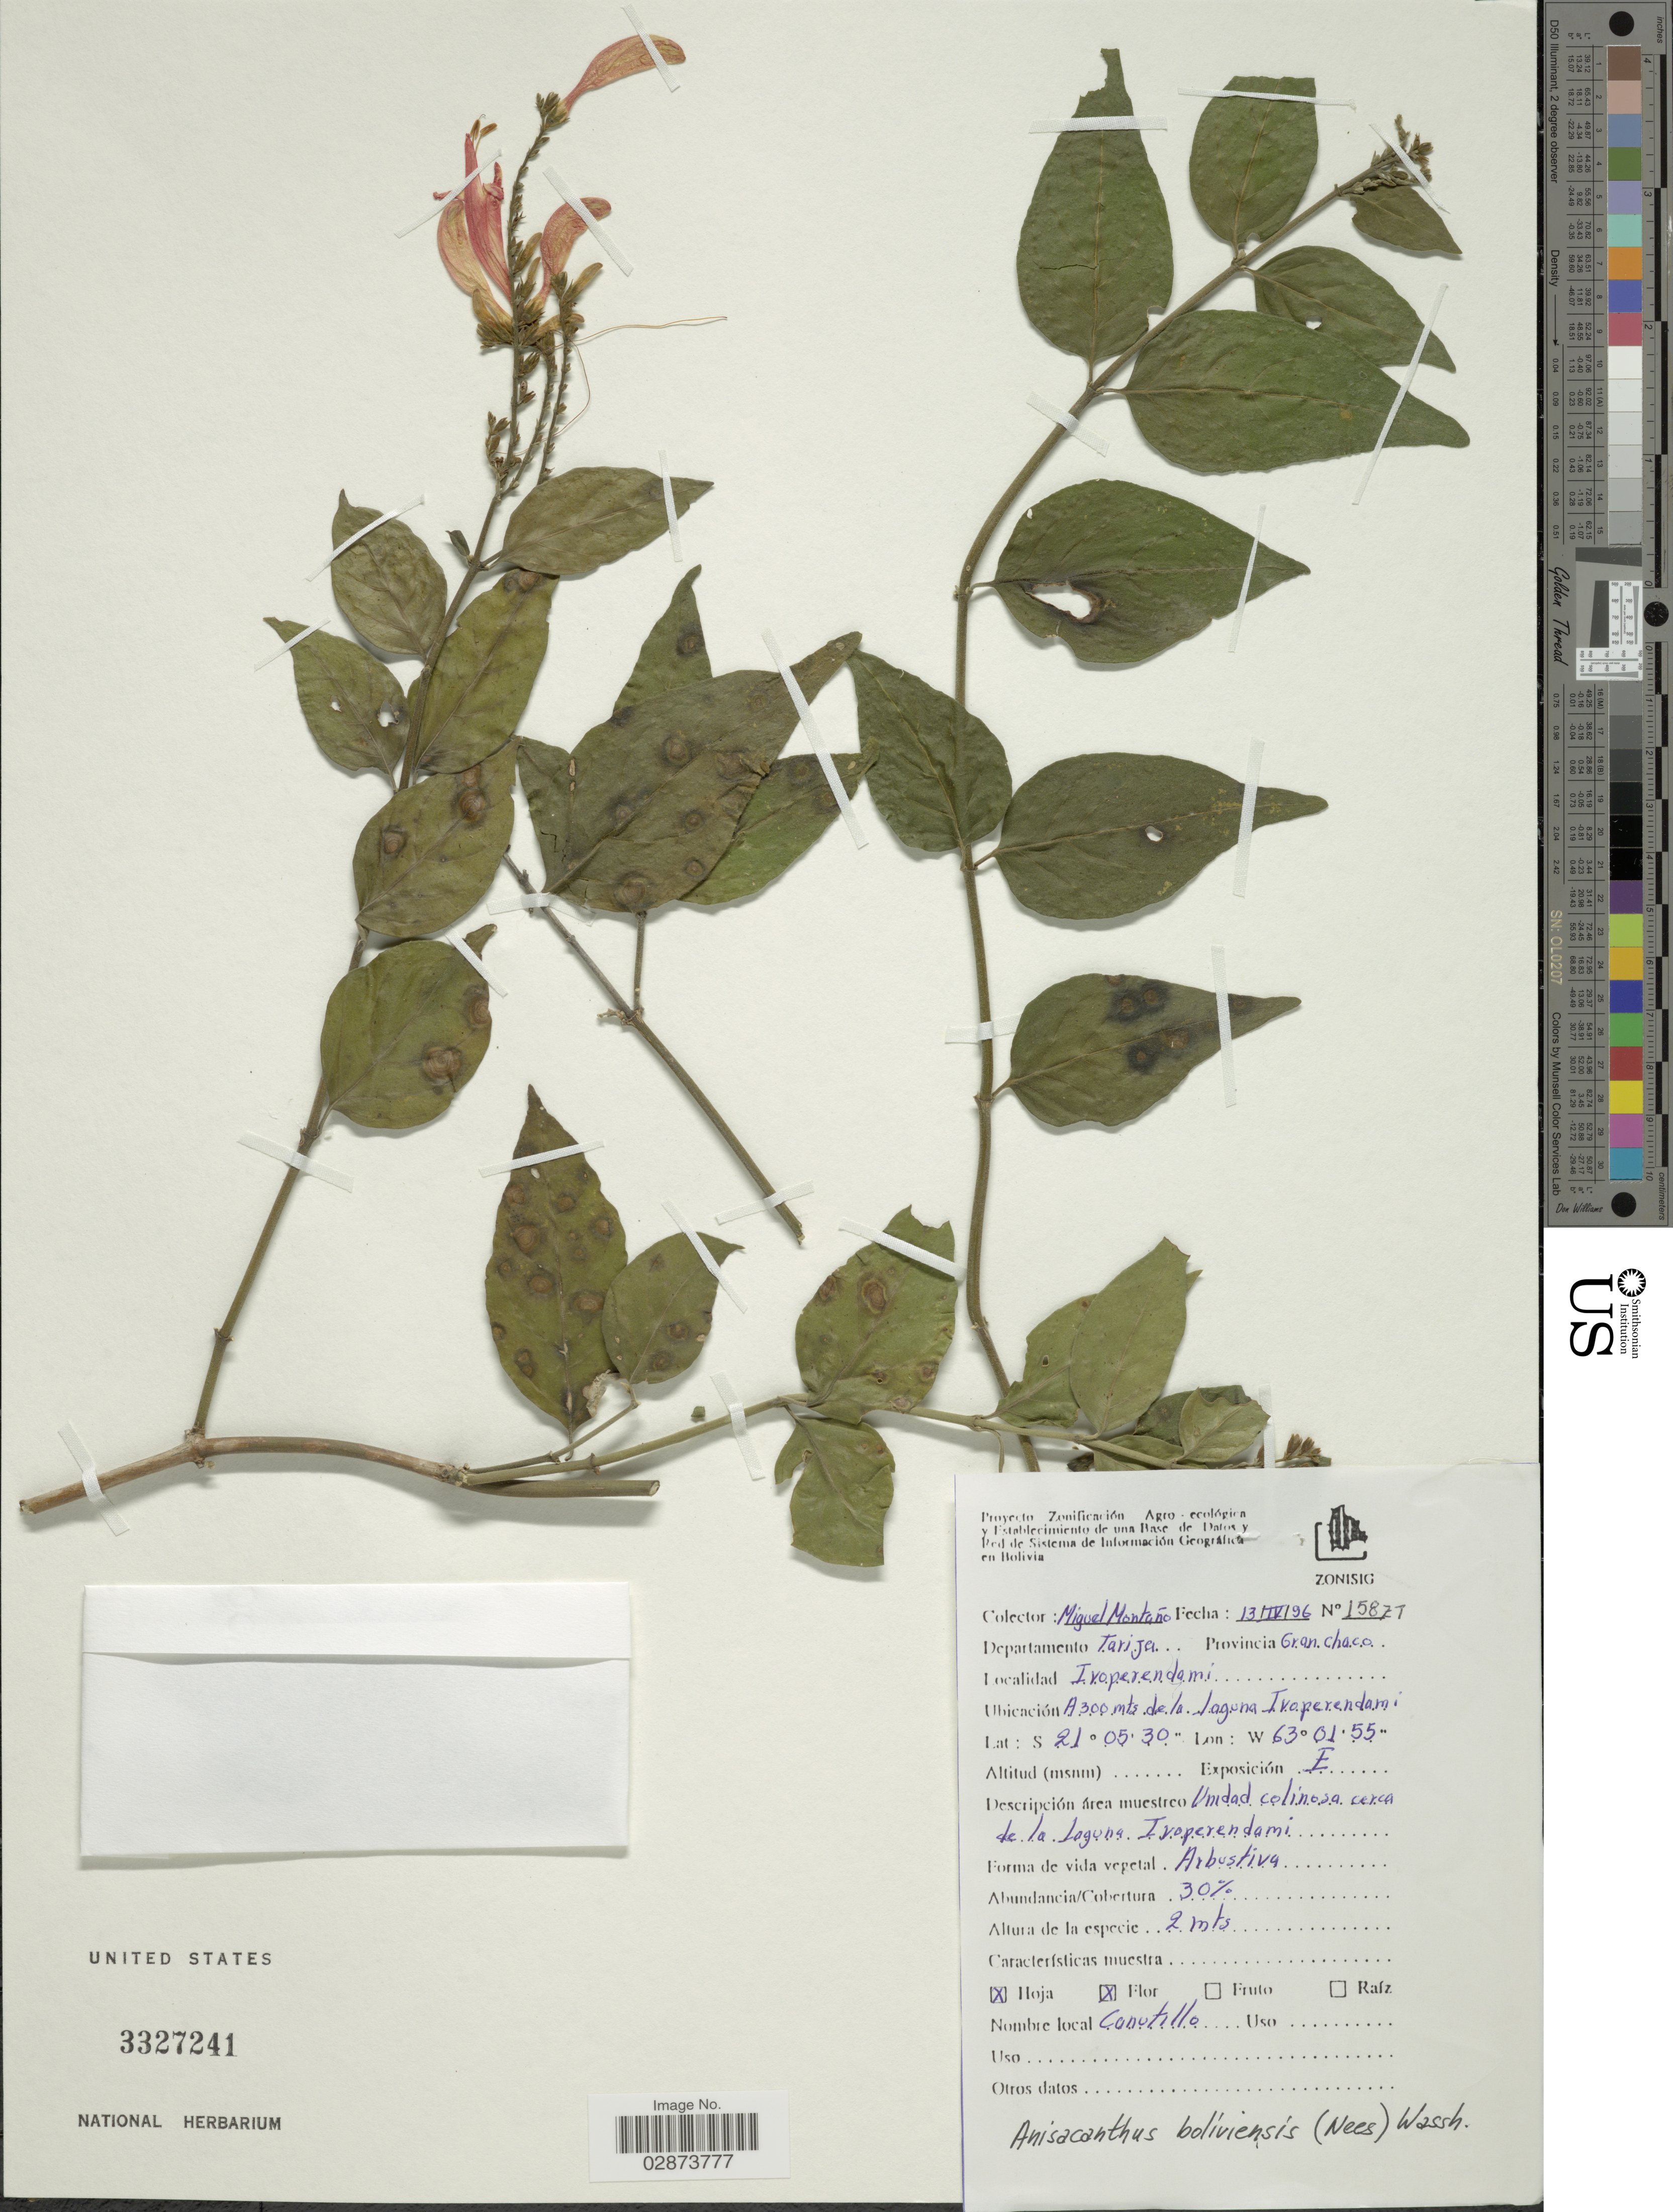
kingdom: Plantae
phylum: Tracheophyta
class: Magnoliopsida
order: Lamiales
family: Acanthaceae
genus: Thyrsacanthus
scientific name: Thyrsacanthus boliviensis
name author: (Nees) A.L.A. Côrtes & Rapini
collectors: M. Montáno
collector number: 15877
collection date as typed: Transcribed d/m/y: 13/4/96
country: Bolivia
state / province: Tarija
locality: Departamento Tarija. Provincia Granchaco. Ivoperendomi. A 300 mts de la Laguna Ivoperendami.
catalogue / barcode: US 3327241